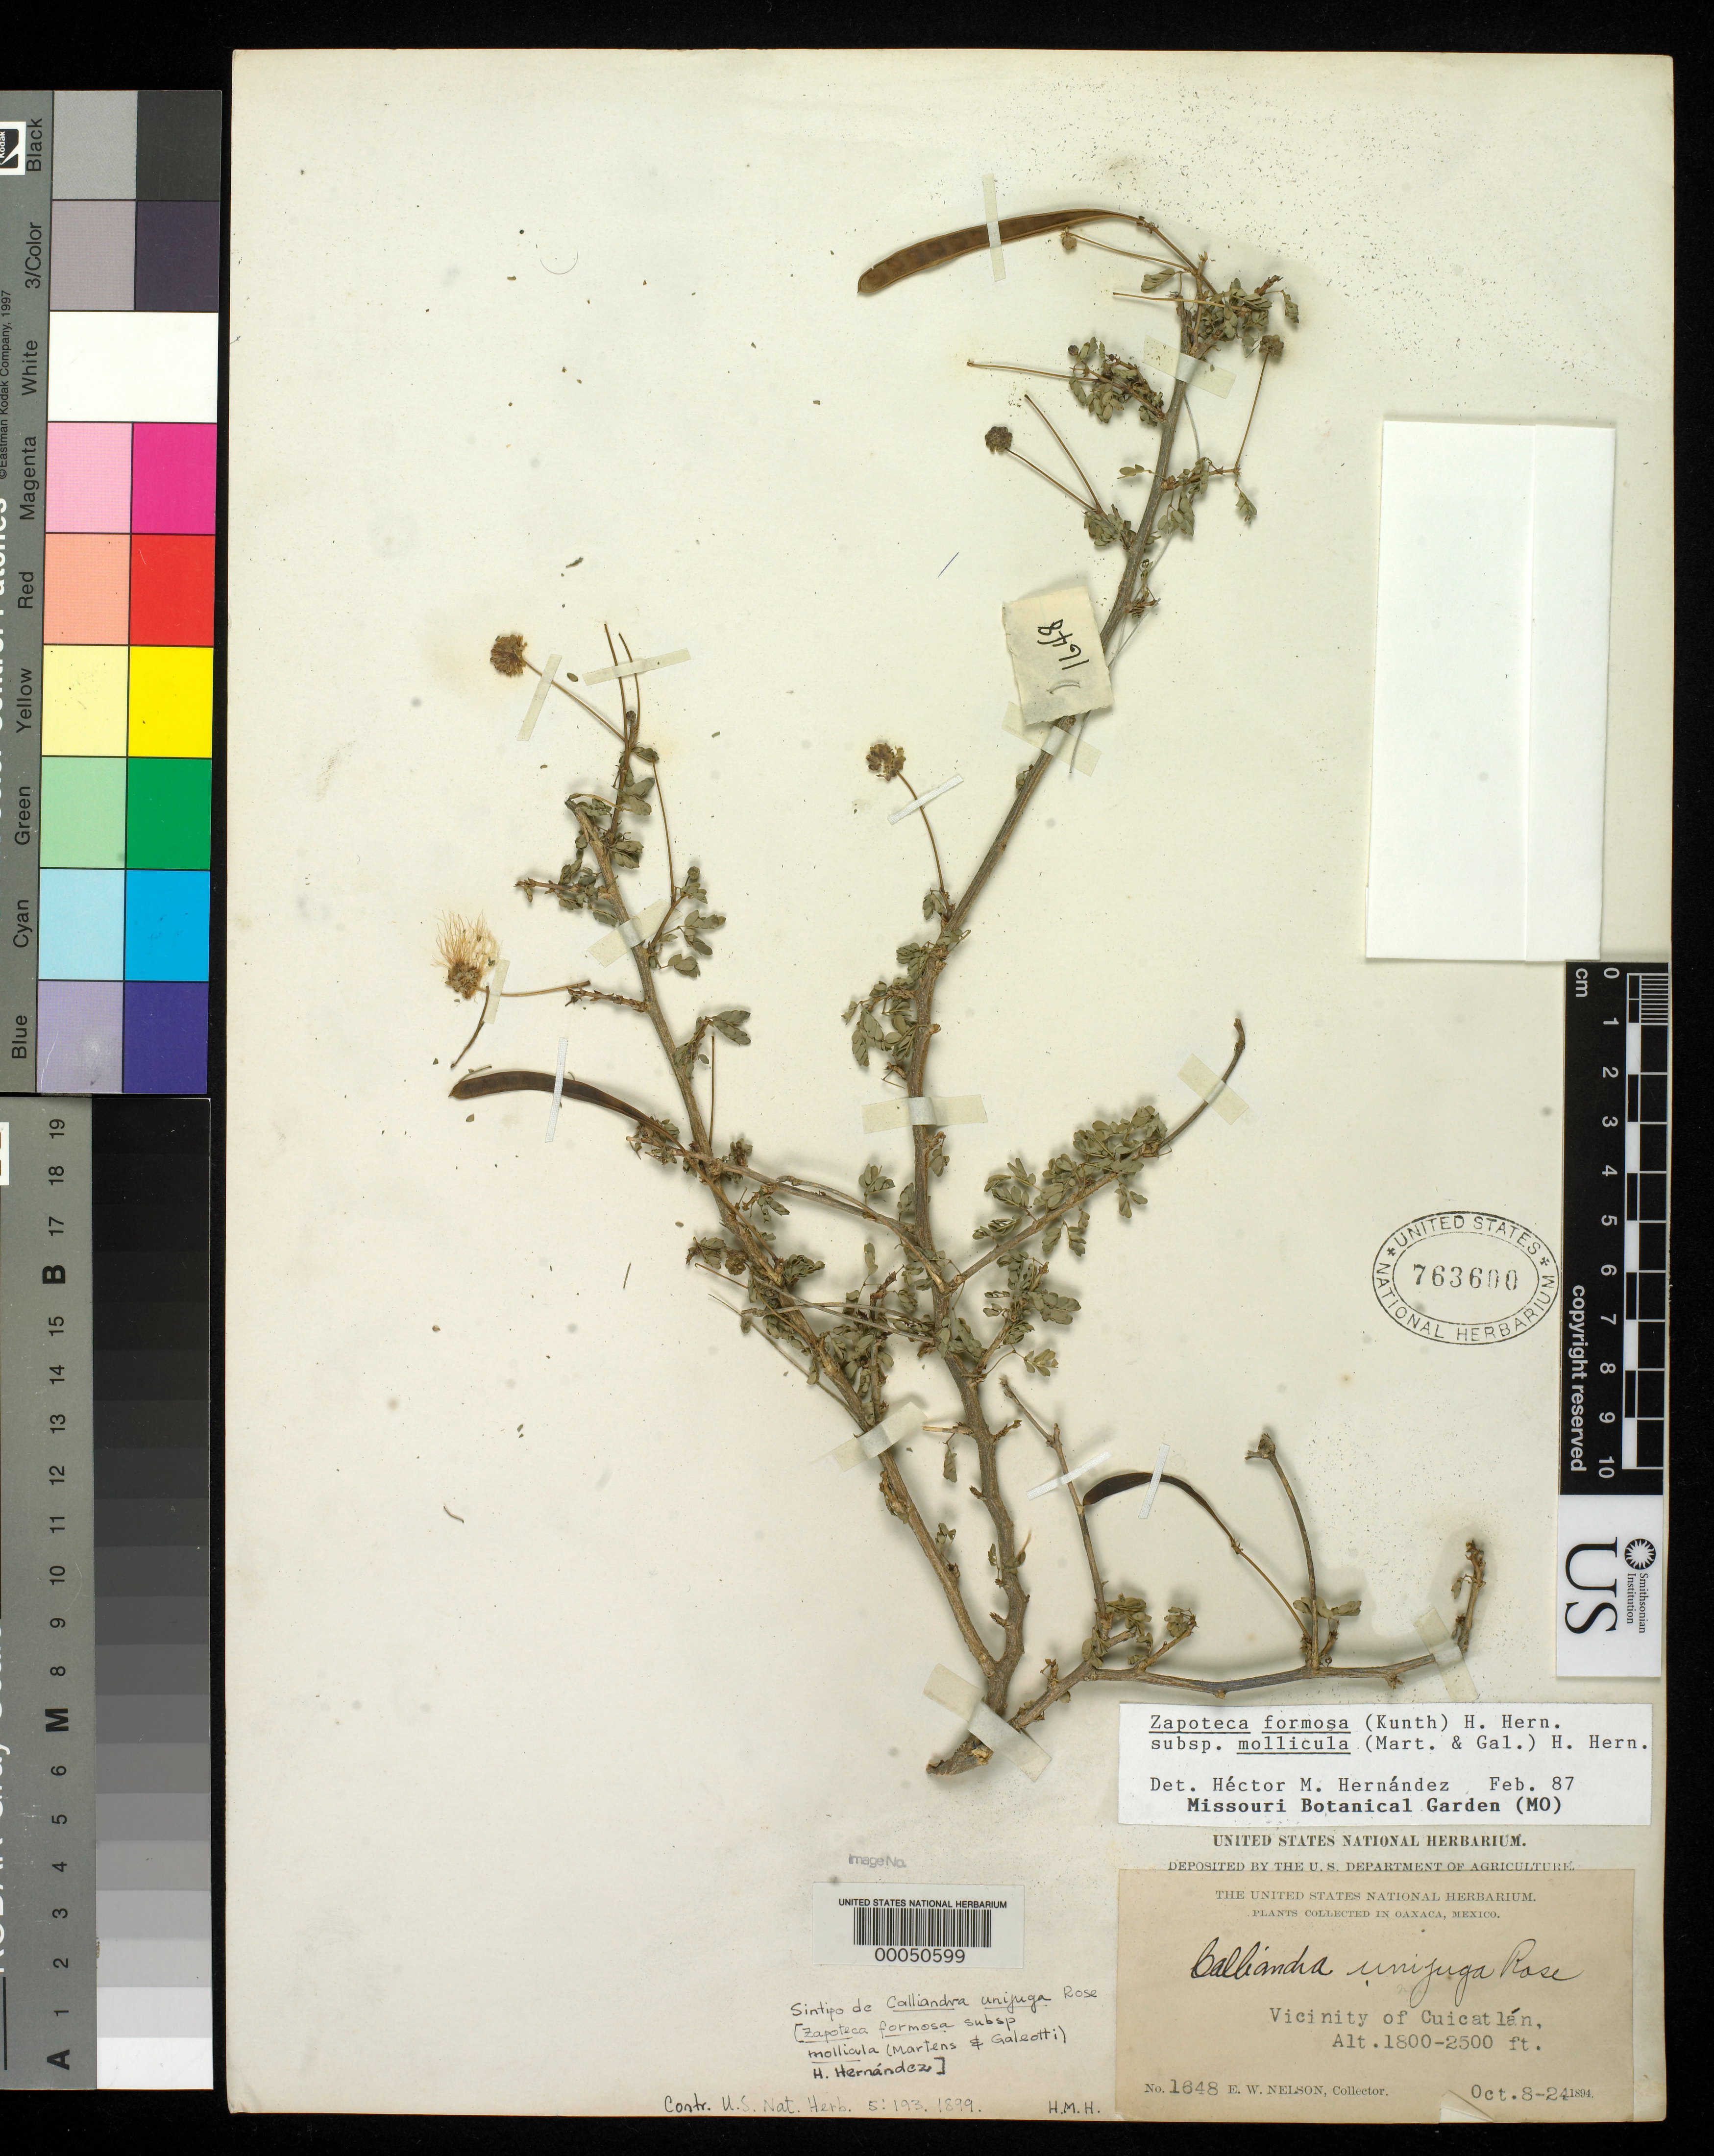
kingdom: Plantae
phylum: Tracheophyta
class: Magnoliopsida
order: Fabales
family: Fabaceae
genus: Calliandra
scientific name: Calliandra unijuga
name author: Rose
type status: Syntype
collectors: E. W. Nelson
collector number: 1648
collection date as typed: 08 Oct 1894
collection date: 1894-10-08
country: Mexico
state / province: Oaxaca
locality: Vicinity of Cuicatlan.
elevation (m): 1800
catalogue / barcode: US 763600